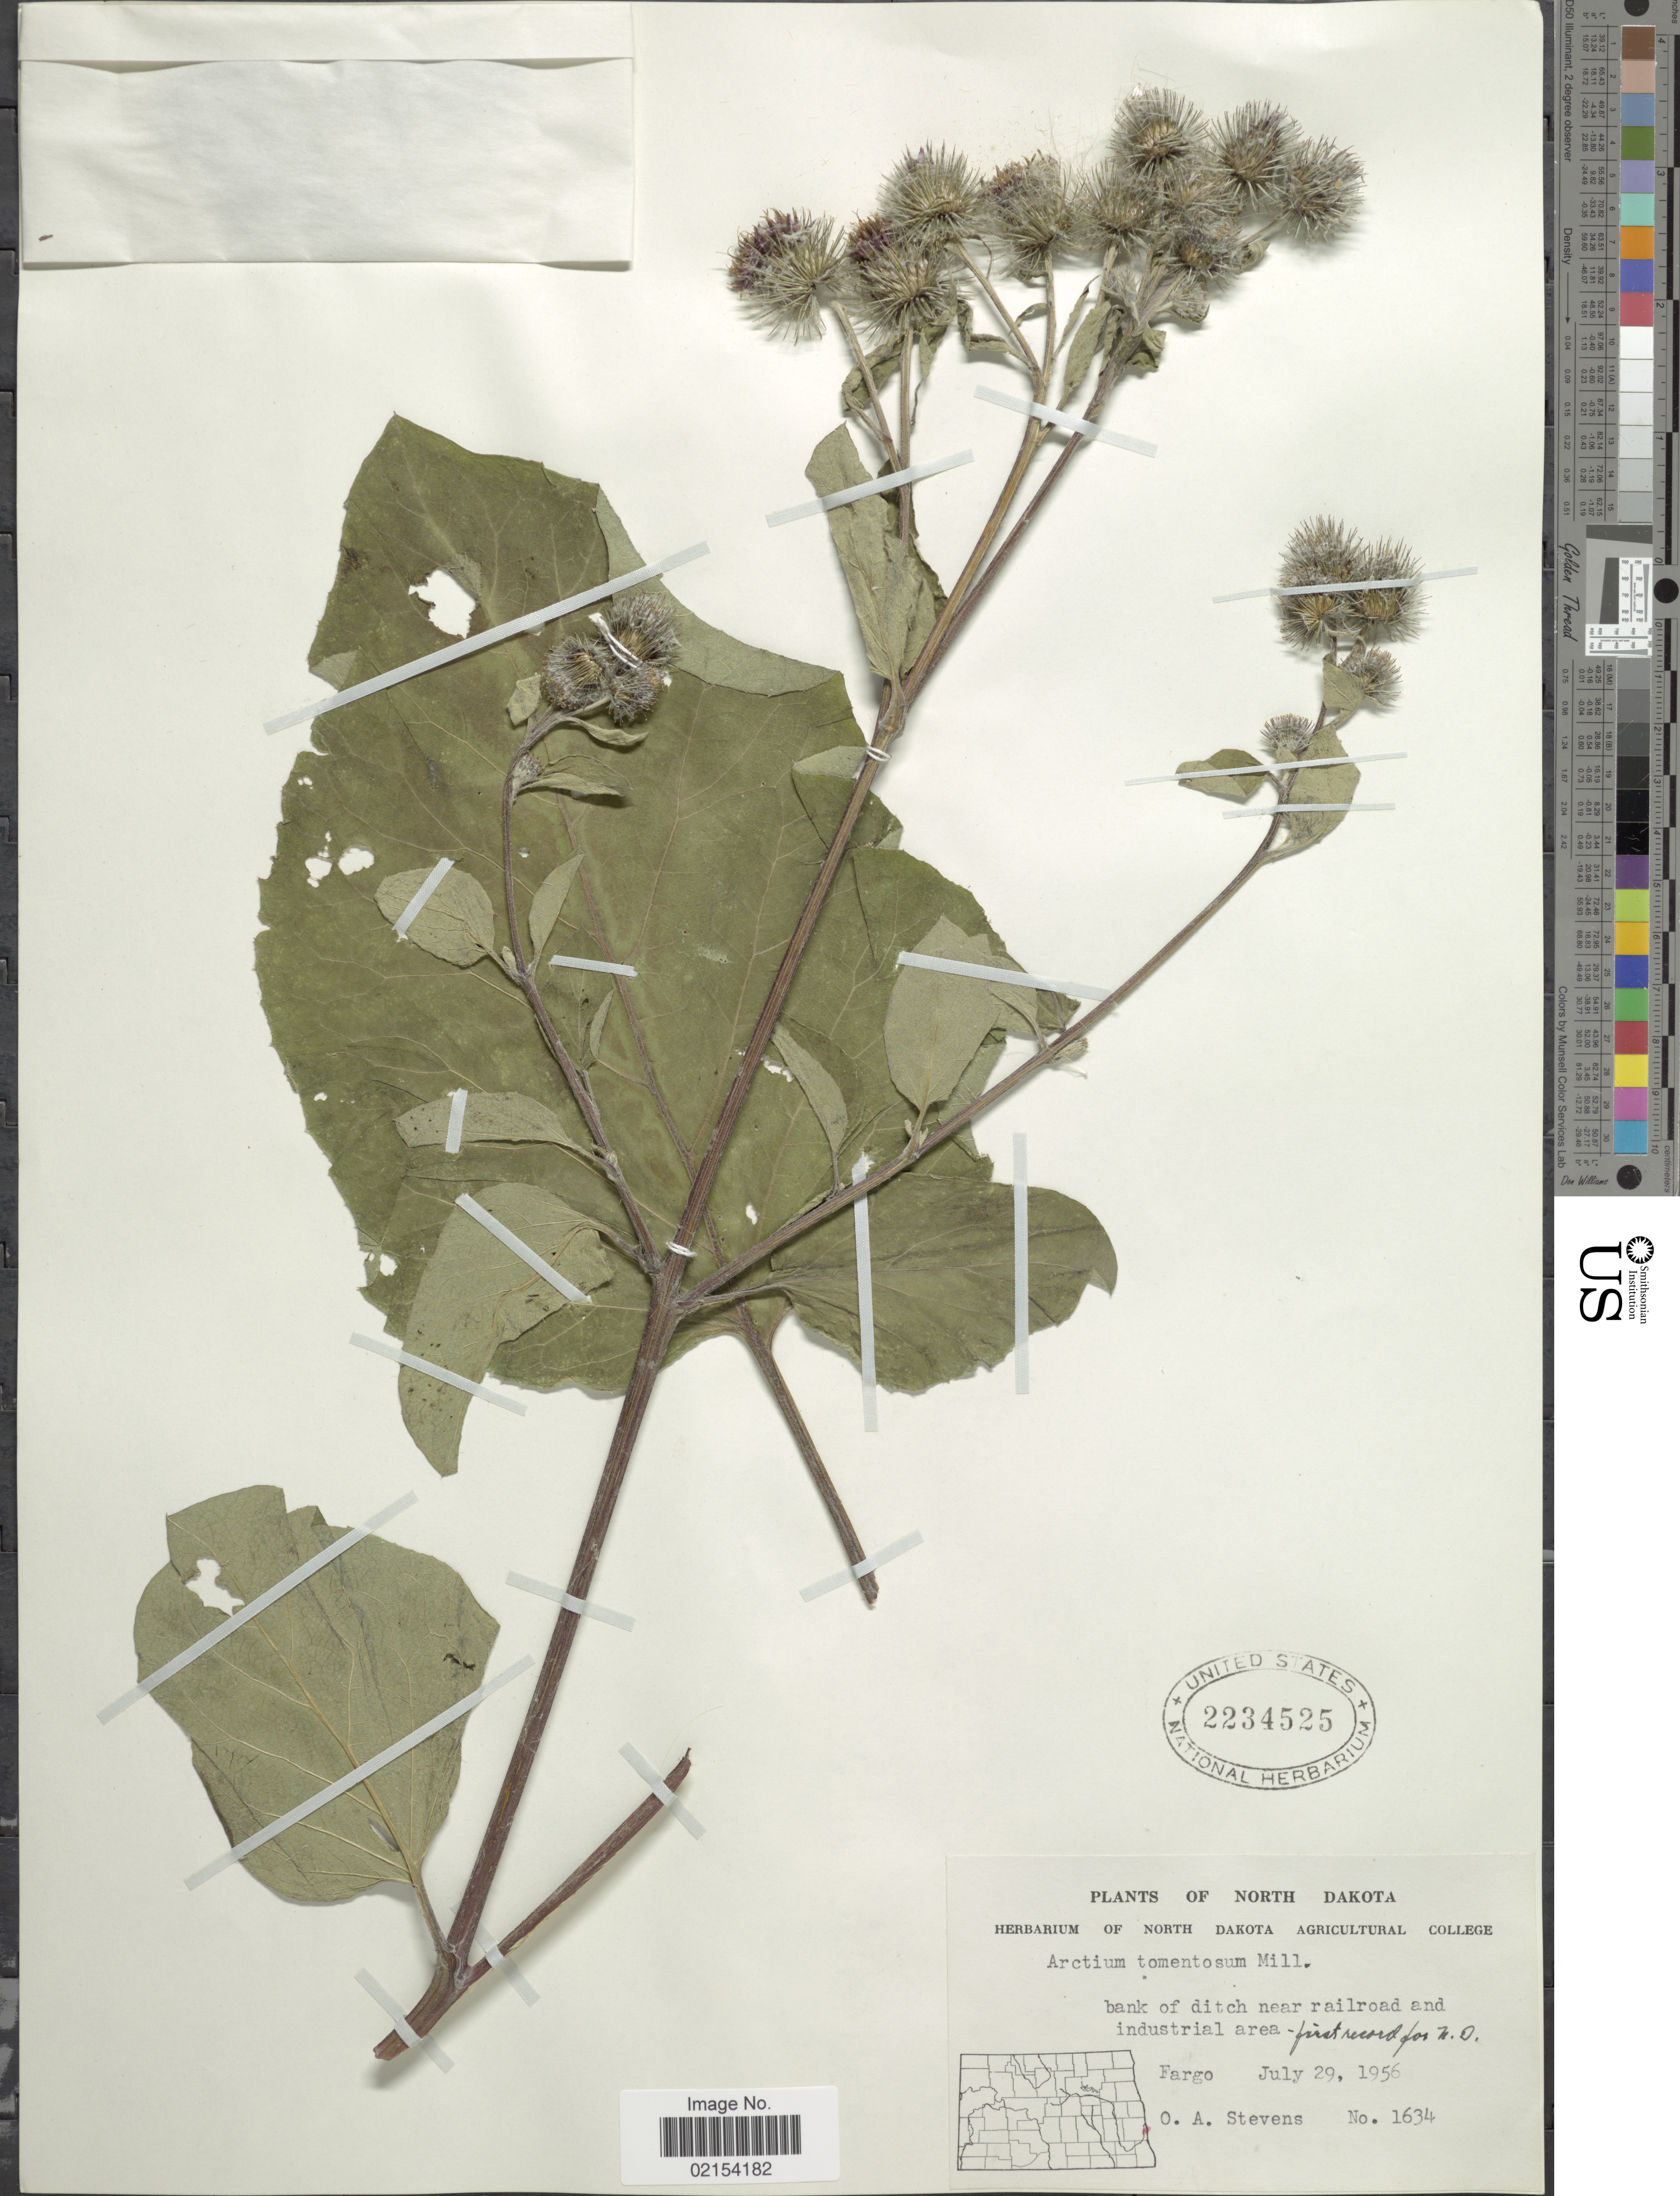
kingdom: Plantae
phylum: Tracheophyta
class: Magnoliopsida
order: Asterales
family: Asteraceae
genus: Arctium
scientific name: Arctium tomentosum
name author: Mill.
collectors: O. A. Stevens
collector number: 1634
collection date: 1956-07-29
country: United States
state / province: North Dakota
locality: Bank of ditch near railroad and industrial area forest record for N.O. Fargo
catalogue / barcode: US 2234525